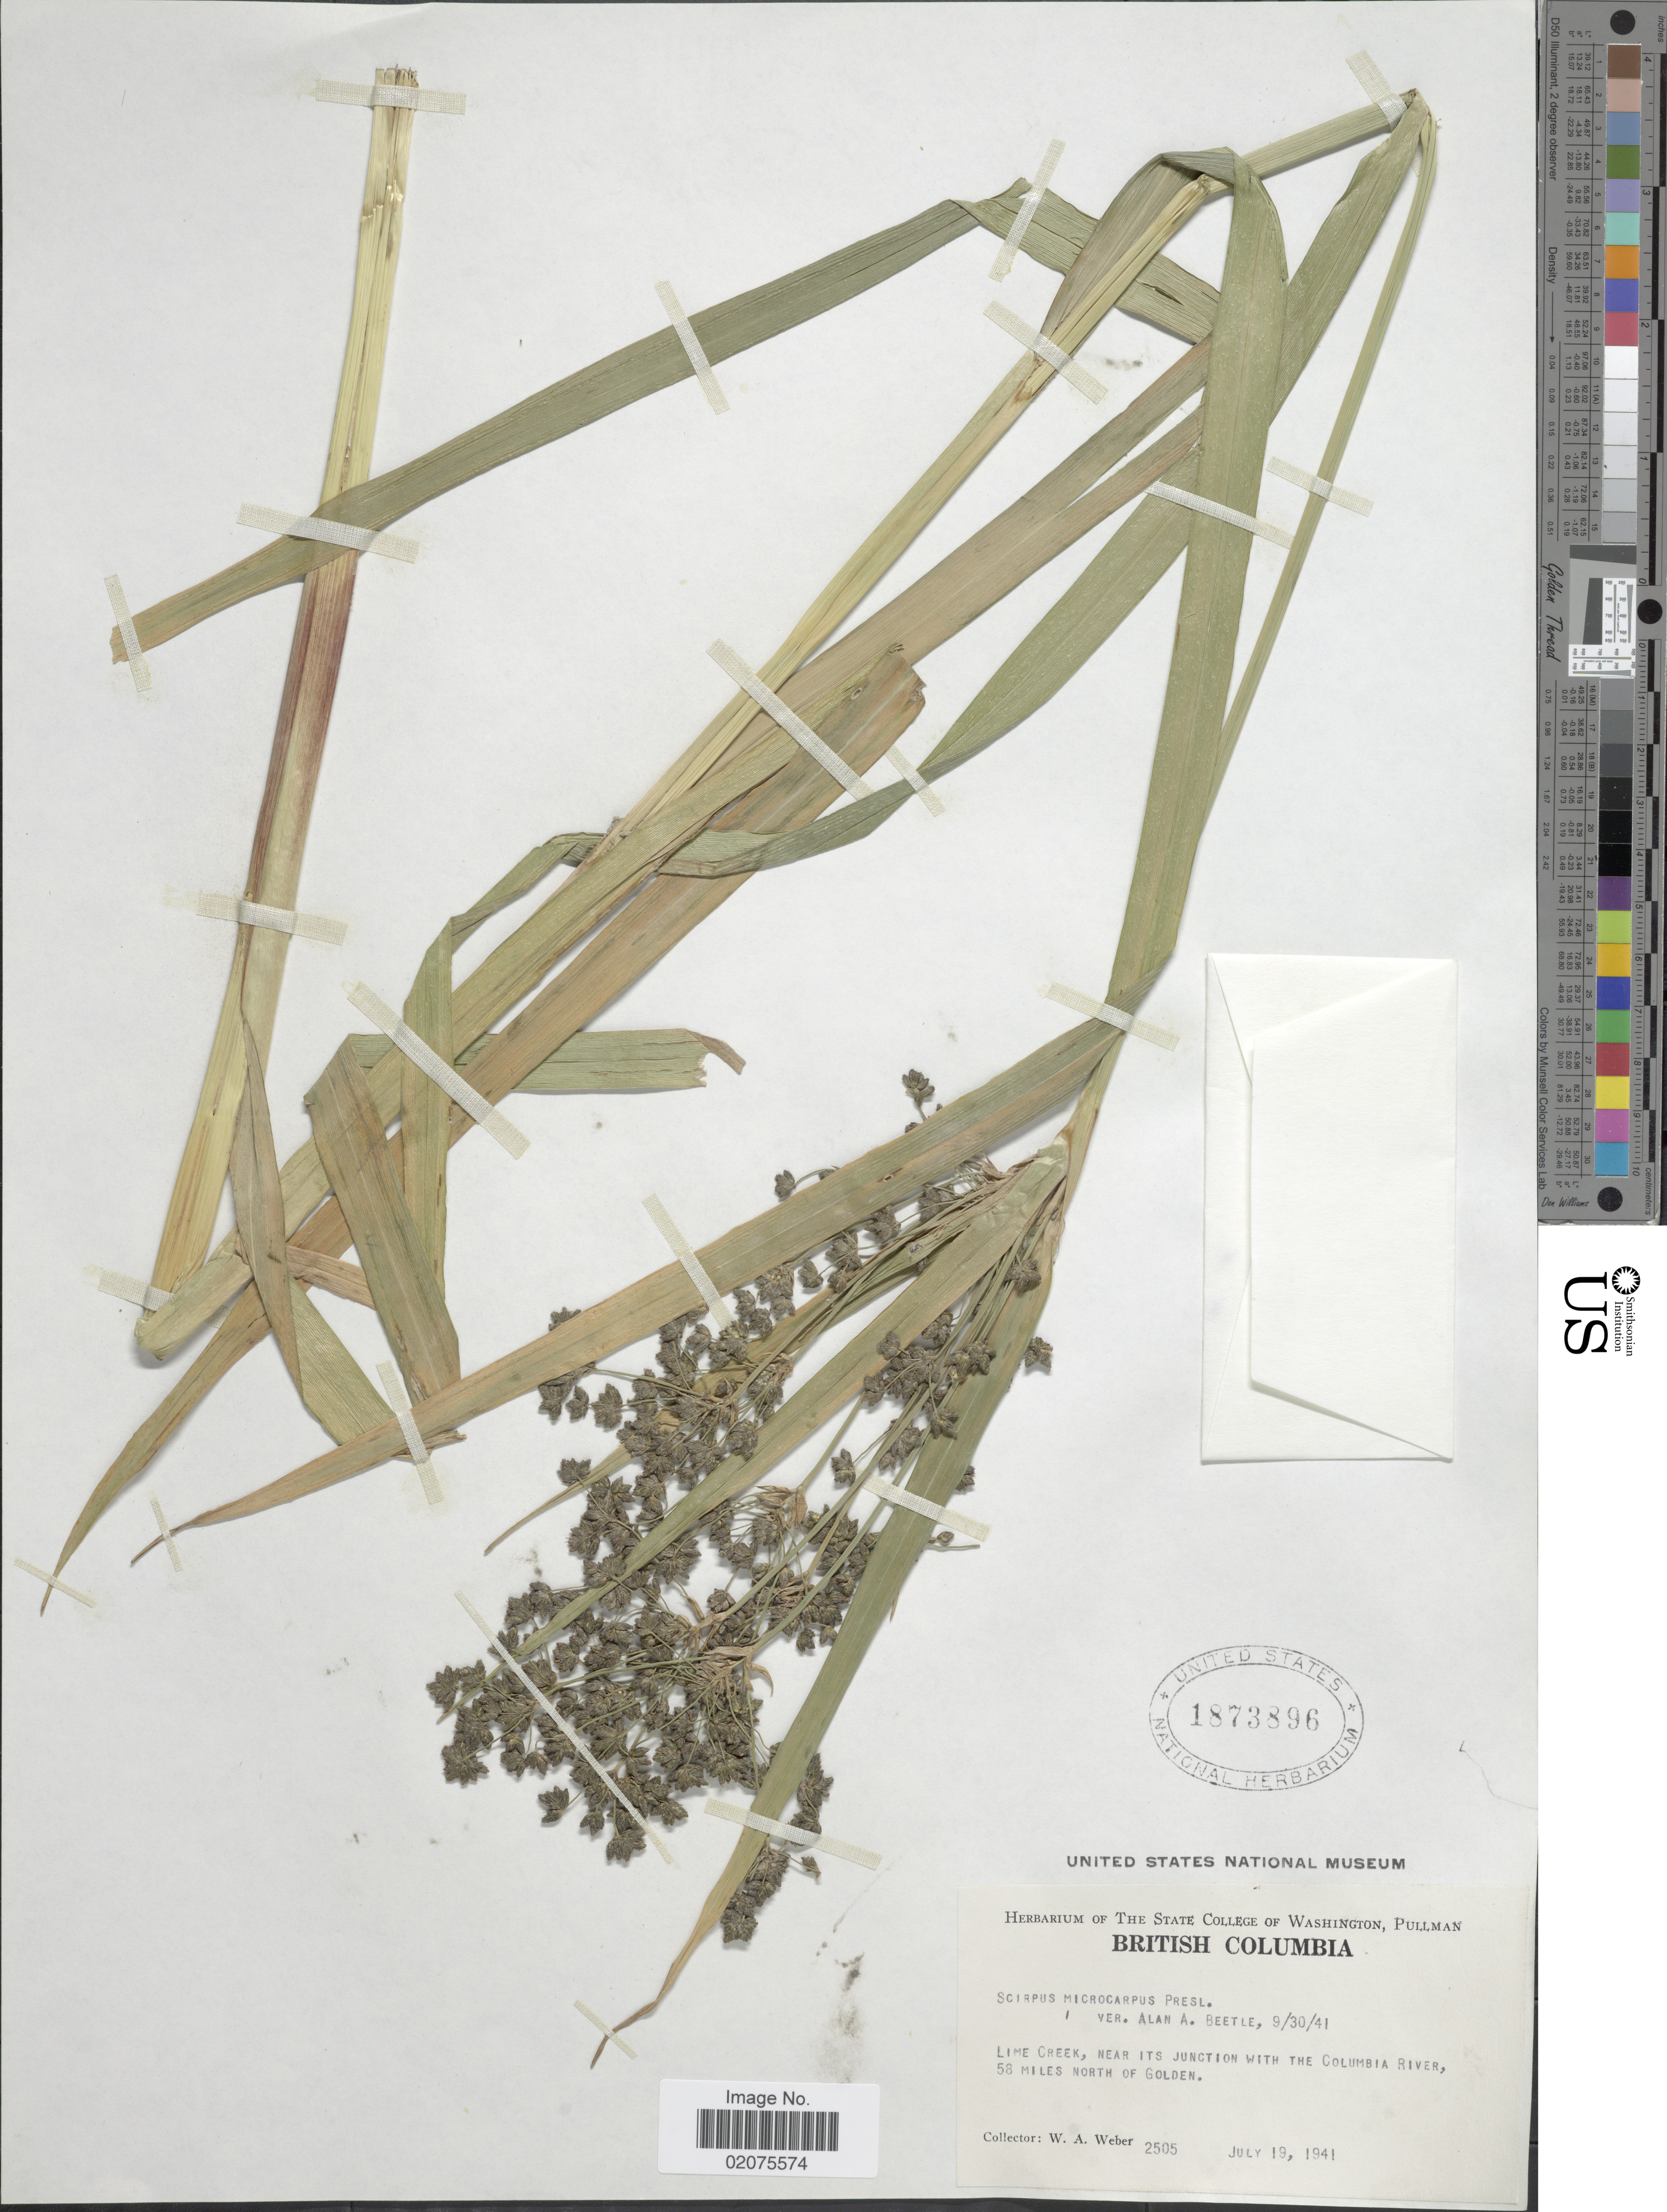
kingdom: Plantae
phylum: Tracheophyta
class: Liliopsida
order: Poales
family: Cyperaceae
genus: Scirpus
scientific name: Scirpus microcarpus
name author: J. Presl & C. Presl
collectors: W. A. Weber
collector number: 2505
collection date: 1941-07-19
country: Canada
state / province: British Columbia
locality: Lime Creek, near its junction with the Columbia River, 58 miles north of Golden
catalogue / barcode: US 1873896